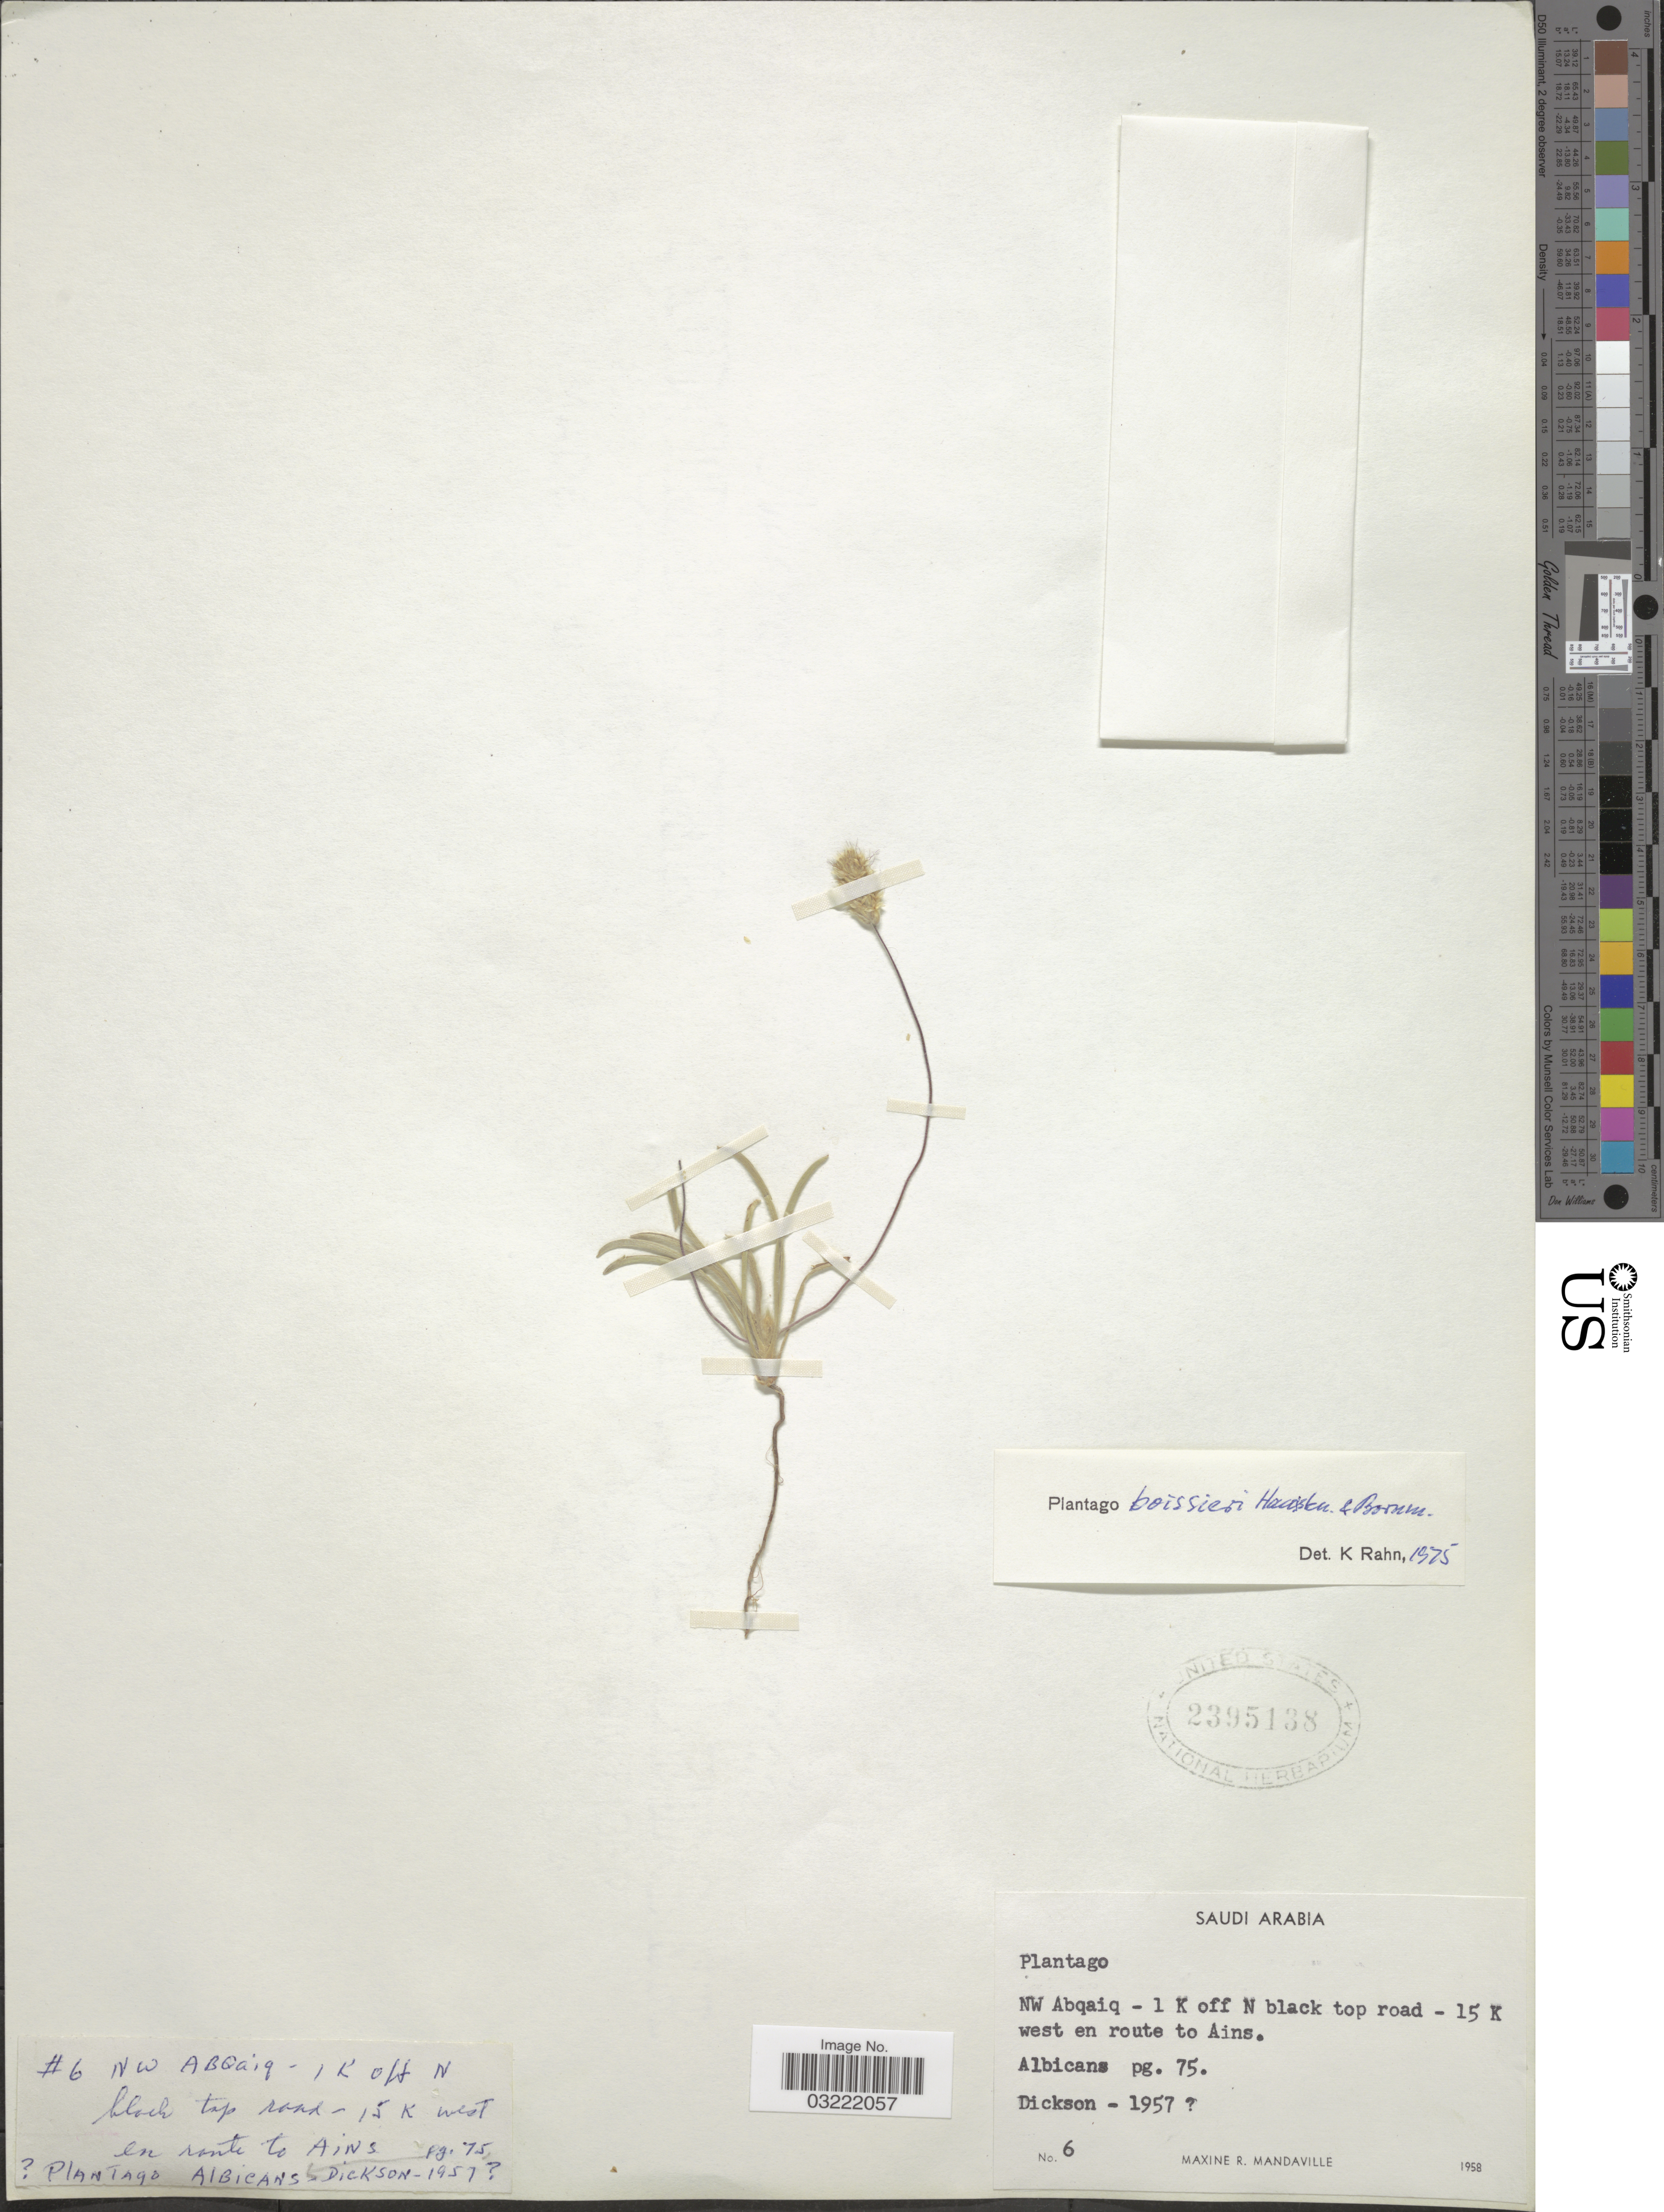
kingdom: Plantae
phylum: Tracheophyta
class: Magnoliopsida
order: Lamiales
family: Plantaginaceae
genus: Plantago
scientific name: Plantago boissieri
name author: Hausskn. & Bornm.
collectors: M. Mandaville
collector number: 6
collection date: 1958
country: Saudi Arabia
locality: NW Abqaiq - 1 K off N black top road - 15 K west en route to Ains.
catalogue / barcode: US 2395138